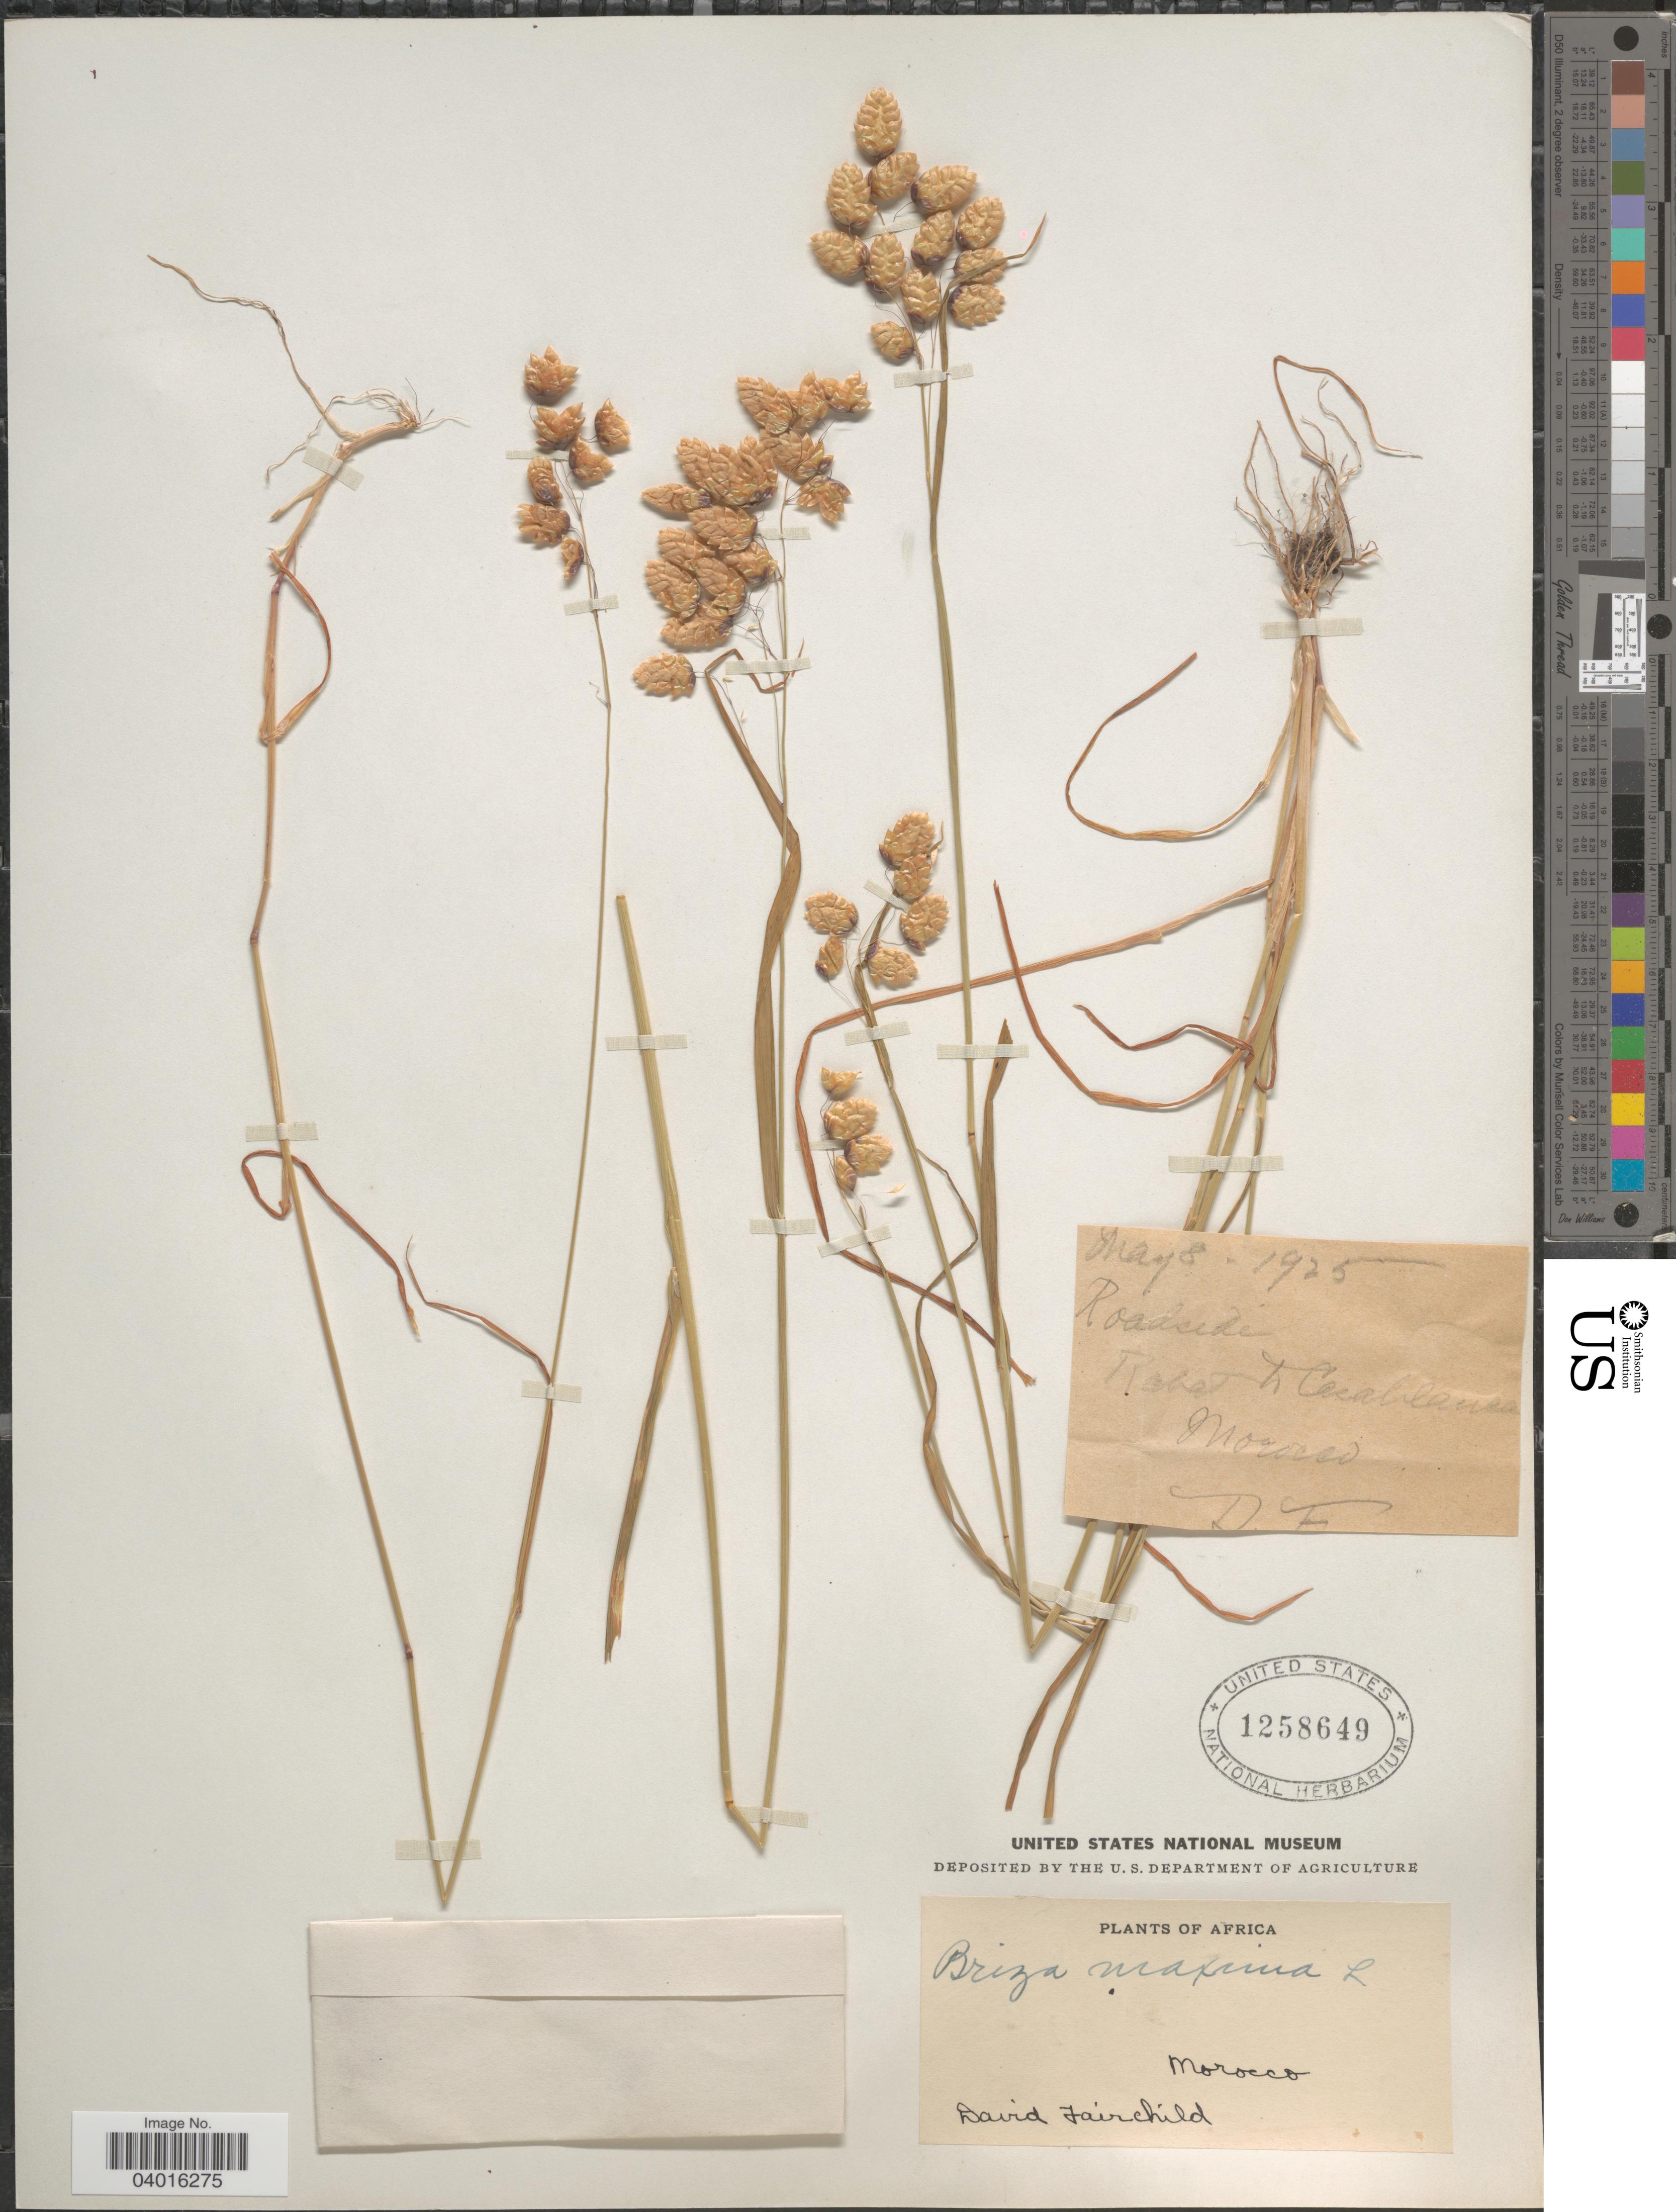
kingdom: Plantae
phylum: Tracheophyta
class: Liliopsida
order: Poales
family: Poaceae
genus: Briza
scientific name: Briza maxima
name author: L.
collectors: D. Fairchild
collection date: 1925-05-08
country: Morocco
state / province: Rabat-Salé-Zemmour-Zaër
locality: Rabat to Casablanca.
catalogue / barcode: US 1258649